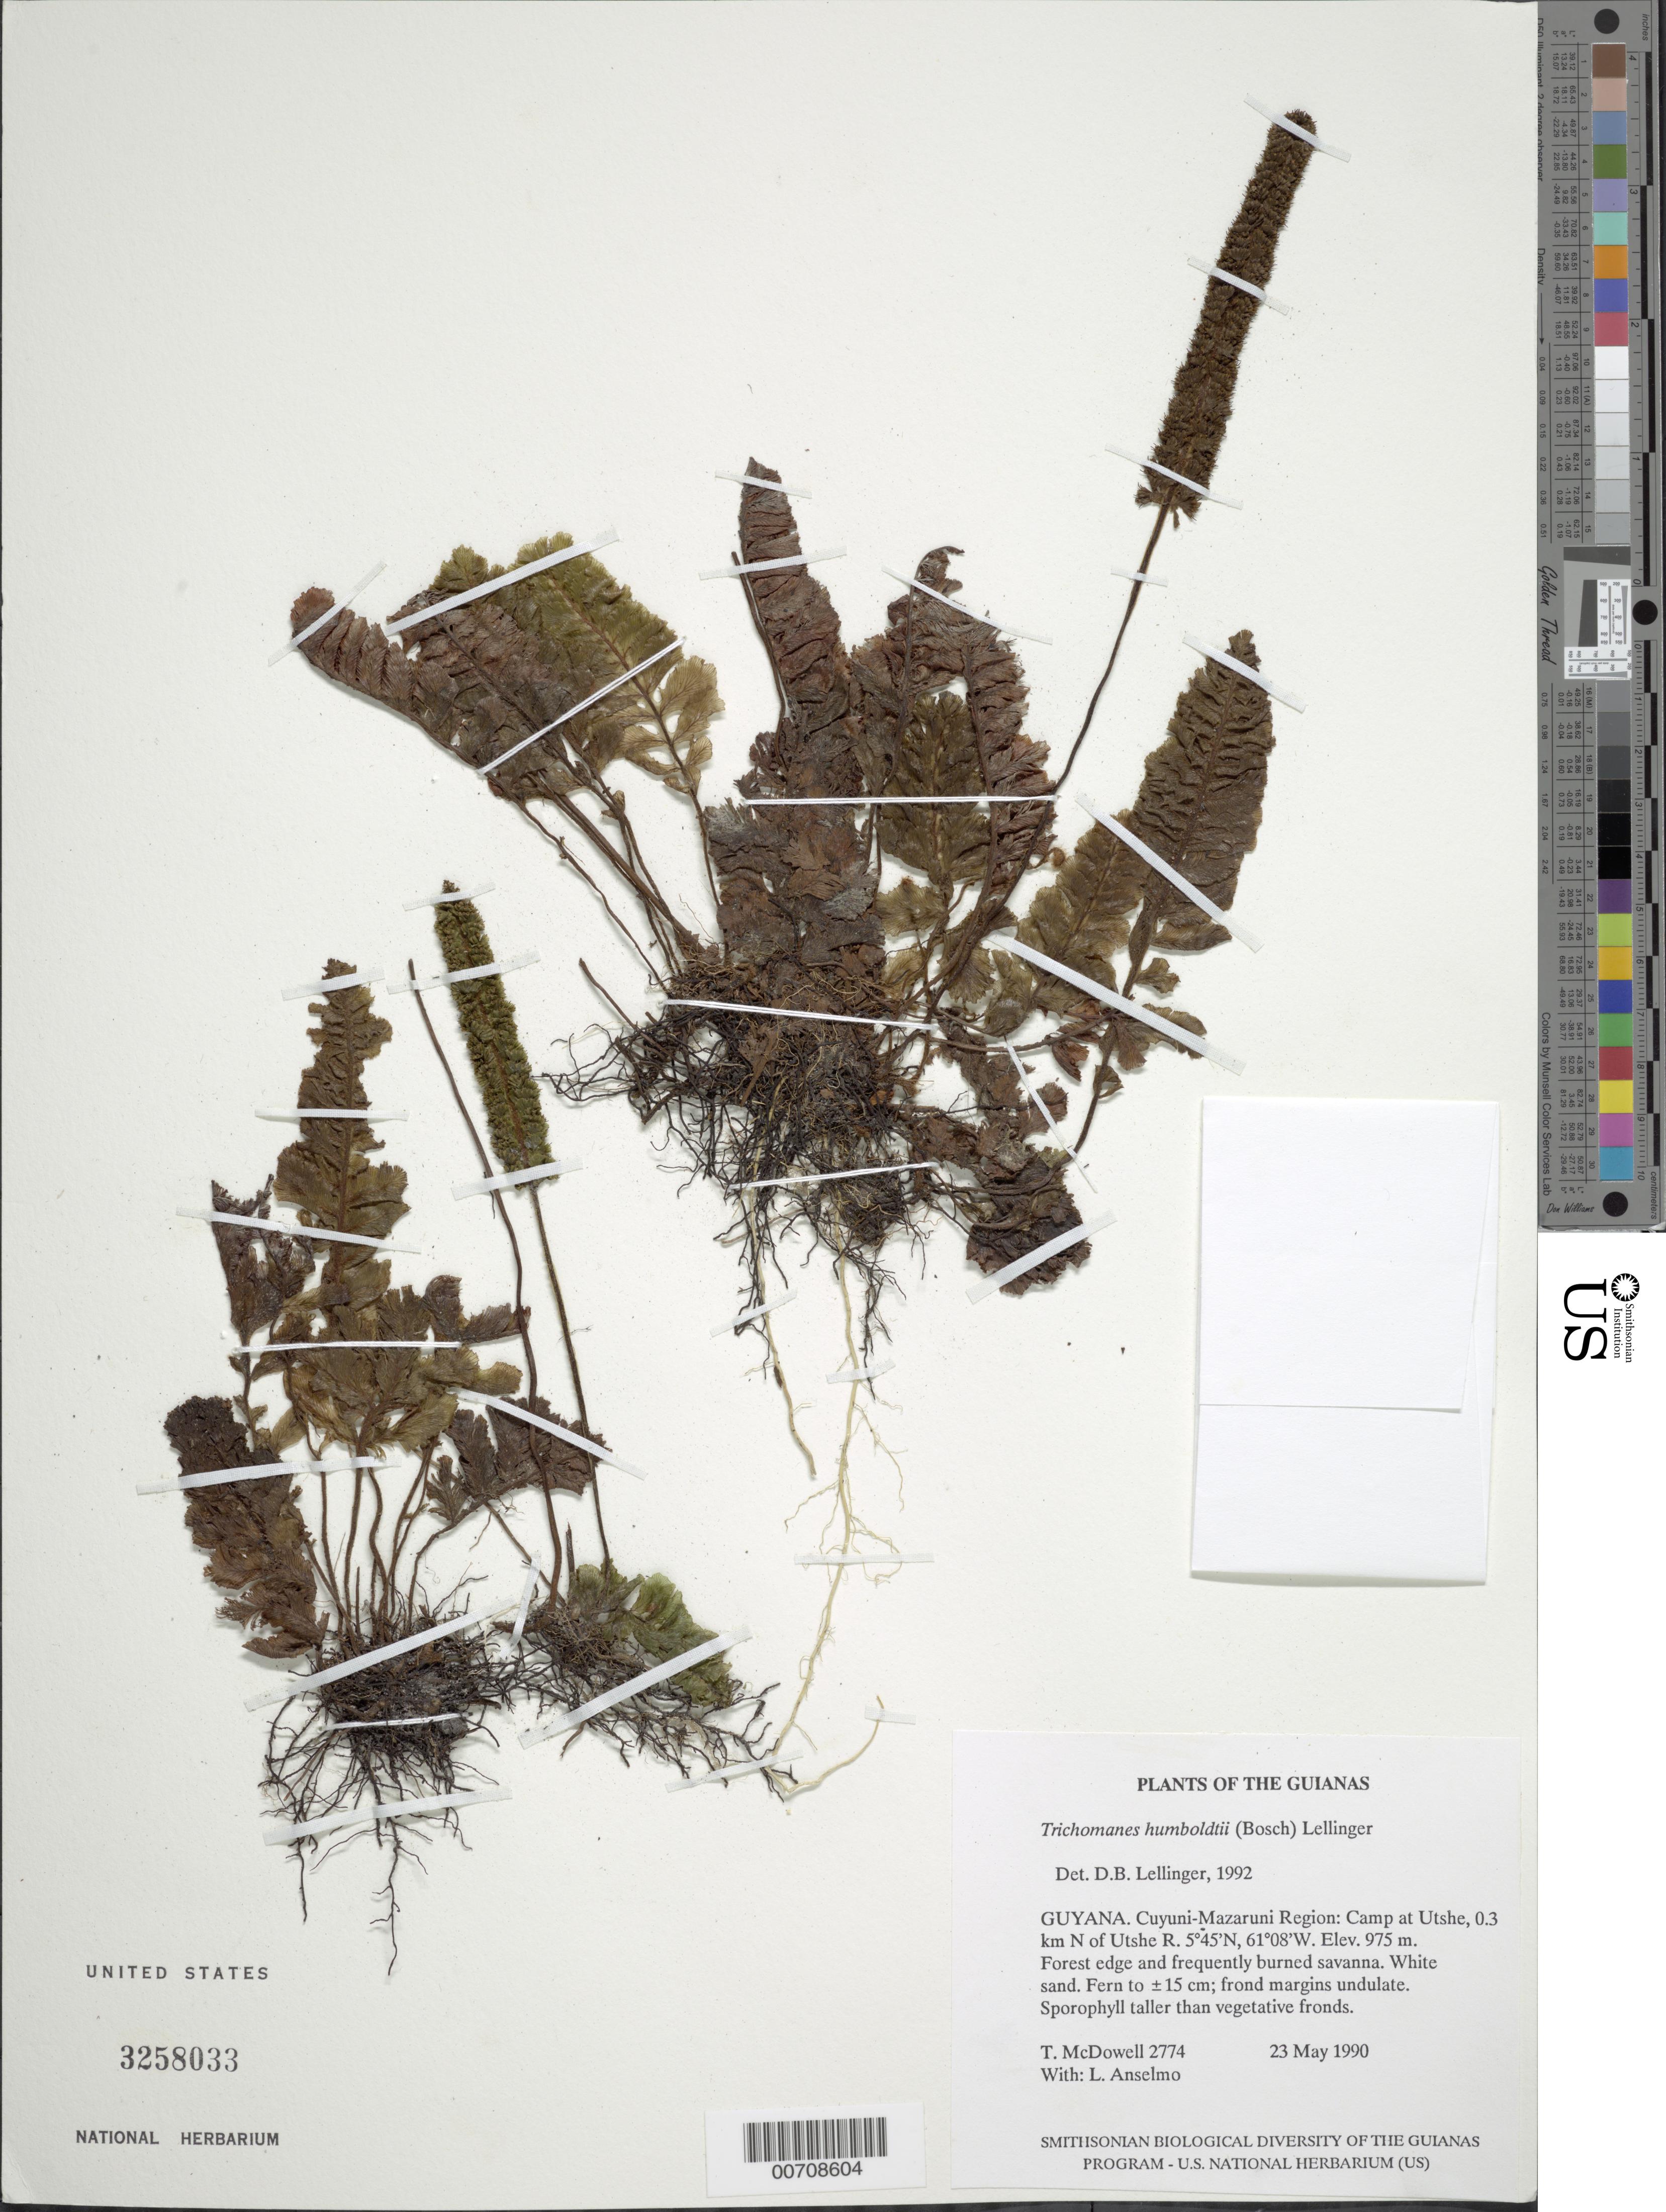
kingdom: Plantae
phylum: Tracheophyta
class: Polypodiopsida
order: Hymenophyllales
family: Hymenophyllaceae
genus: Trichomanes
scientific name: Trichomanes humboldtii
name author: (Bosch) Lellinger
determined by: Lellinger, David B., (BOT), Smithsonian Institution - National Museum of Natural History (UNITED STATES)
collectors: T. McDowell & L. Anselmo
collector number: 2774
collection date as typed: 23 May 1990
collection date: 1990-05-23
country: Guyana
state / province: Cuyuni-Mazaruni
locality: Camp at Utshi, 0.3 km N of Utshi R on Savanna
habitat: Forest edge and frequently burned savanna. White sand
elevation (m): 975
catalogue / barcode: US 3258033